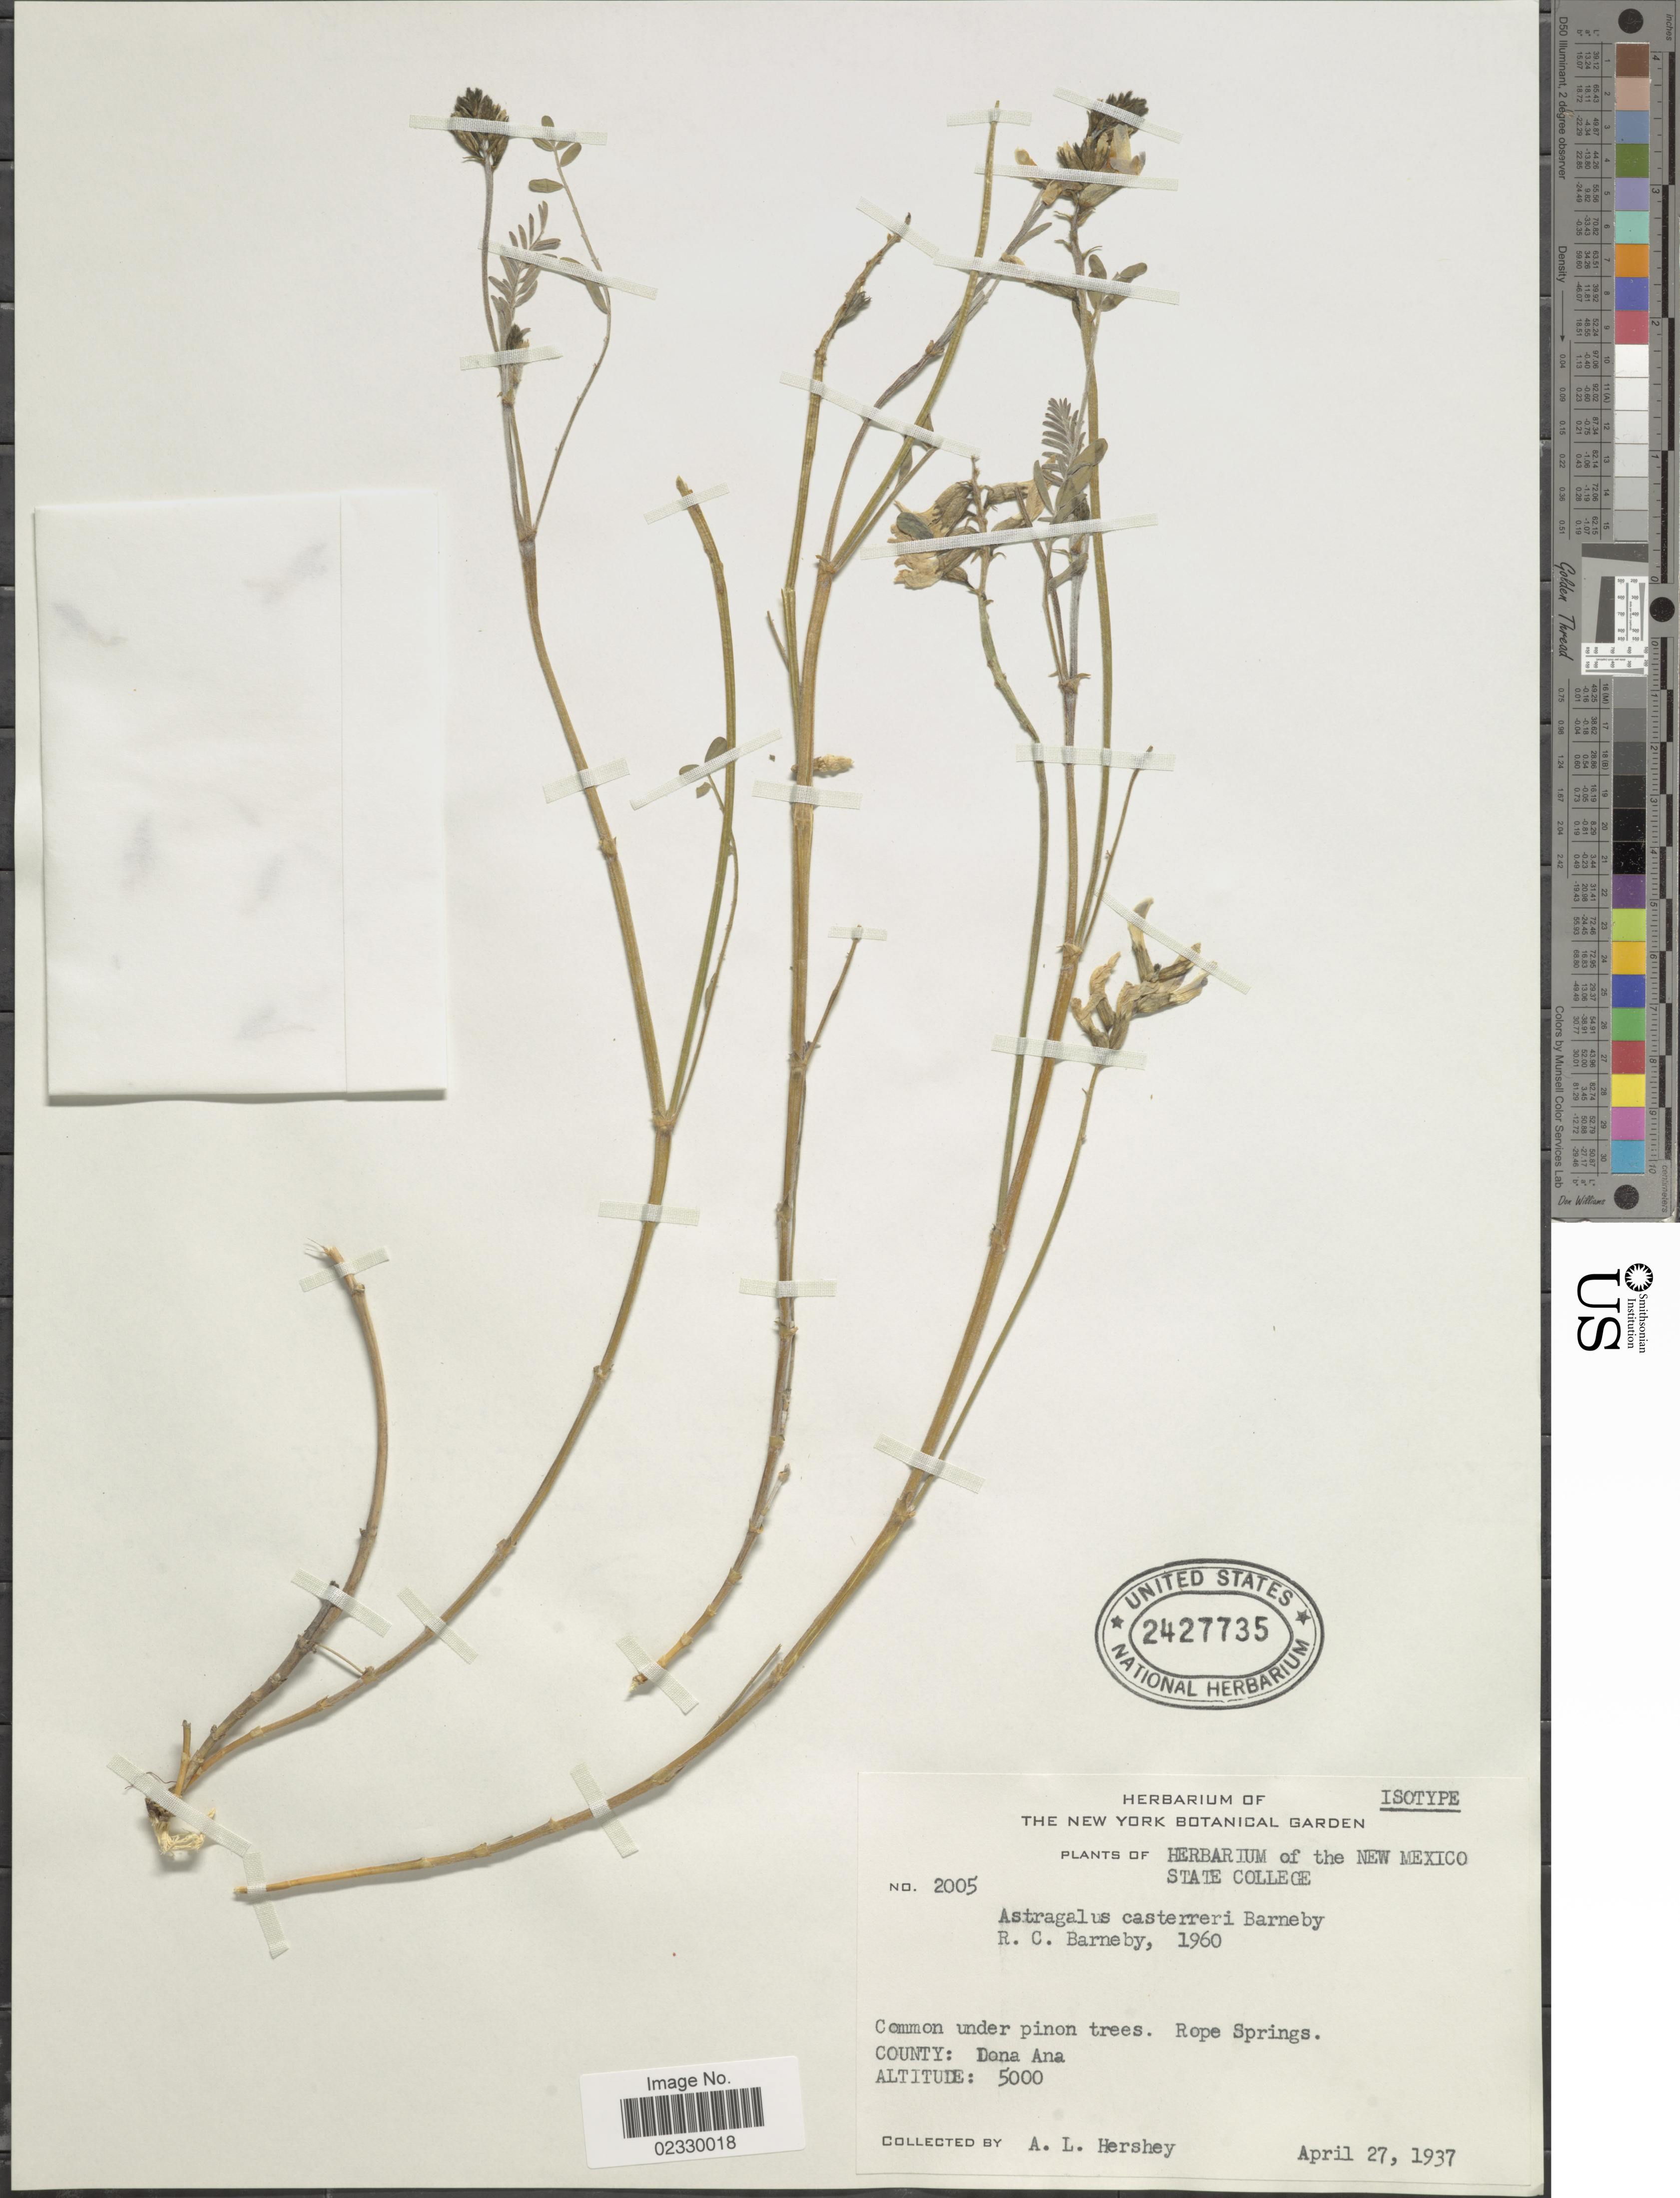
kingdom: Plantae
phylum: Tracheophyta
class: Magnoliopsida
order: Fabales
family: Fabaceae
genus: Astragalus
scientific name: Astragalus castanaeformis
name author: S. Watson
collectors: A. Hershey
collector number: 2005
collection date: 1937-04-27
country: United States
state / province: New Mexico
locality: Rope Springs. County: Dona Ana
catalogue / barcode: US 2427735